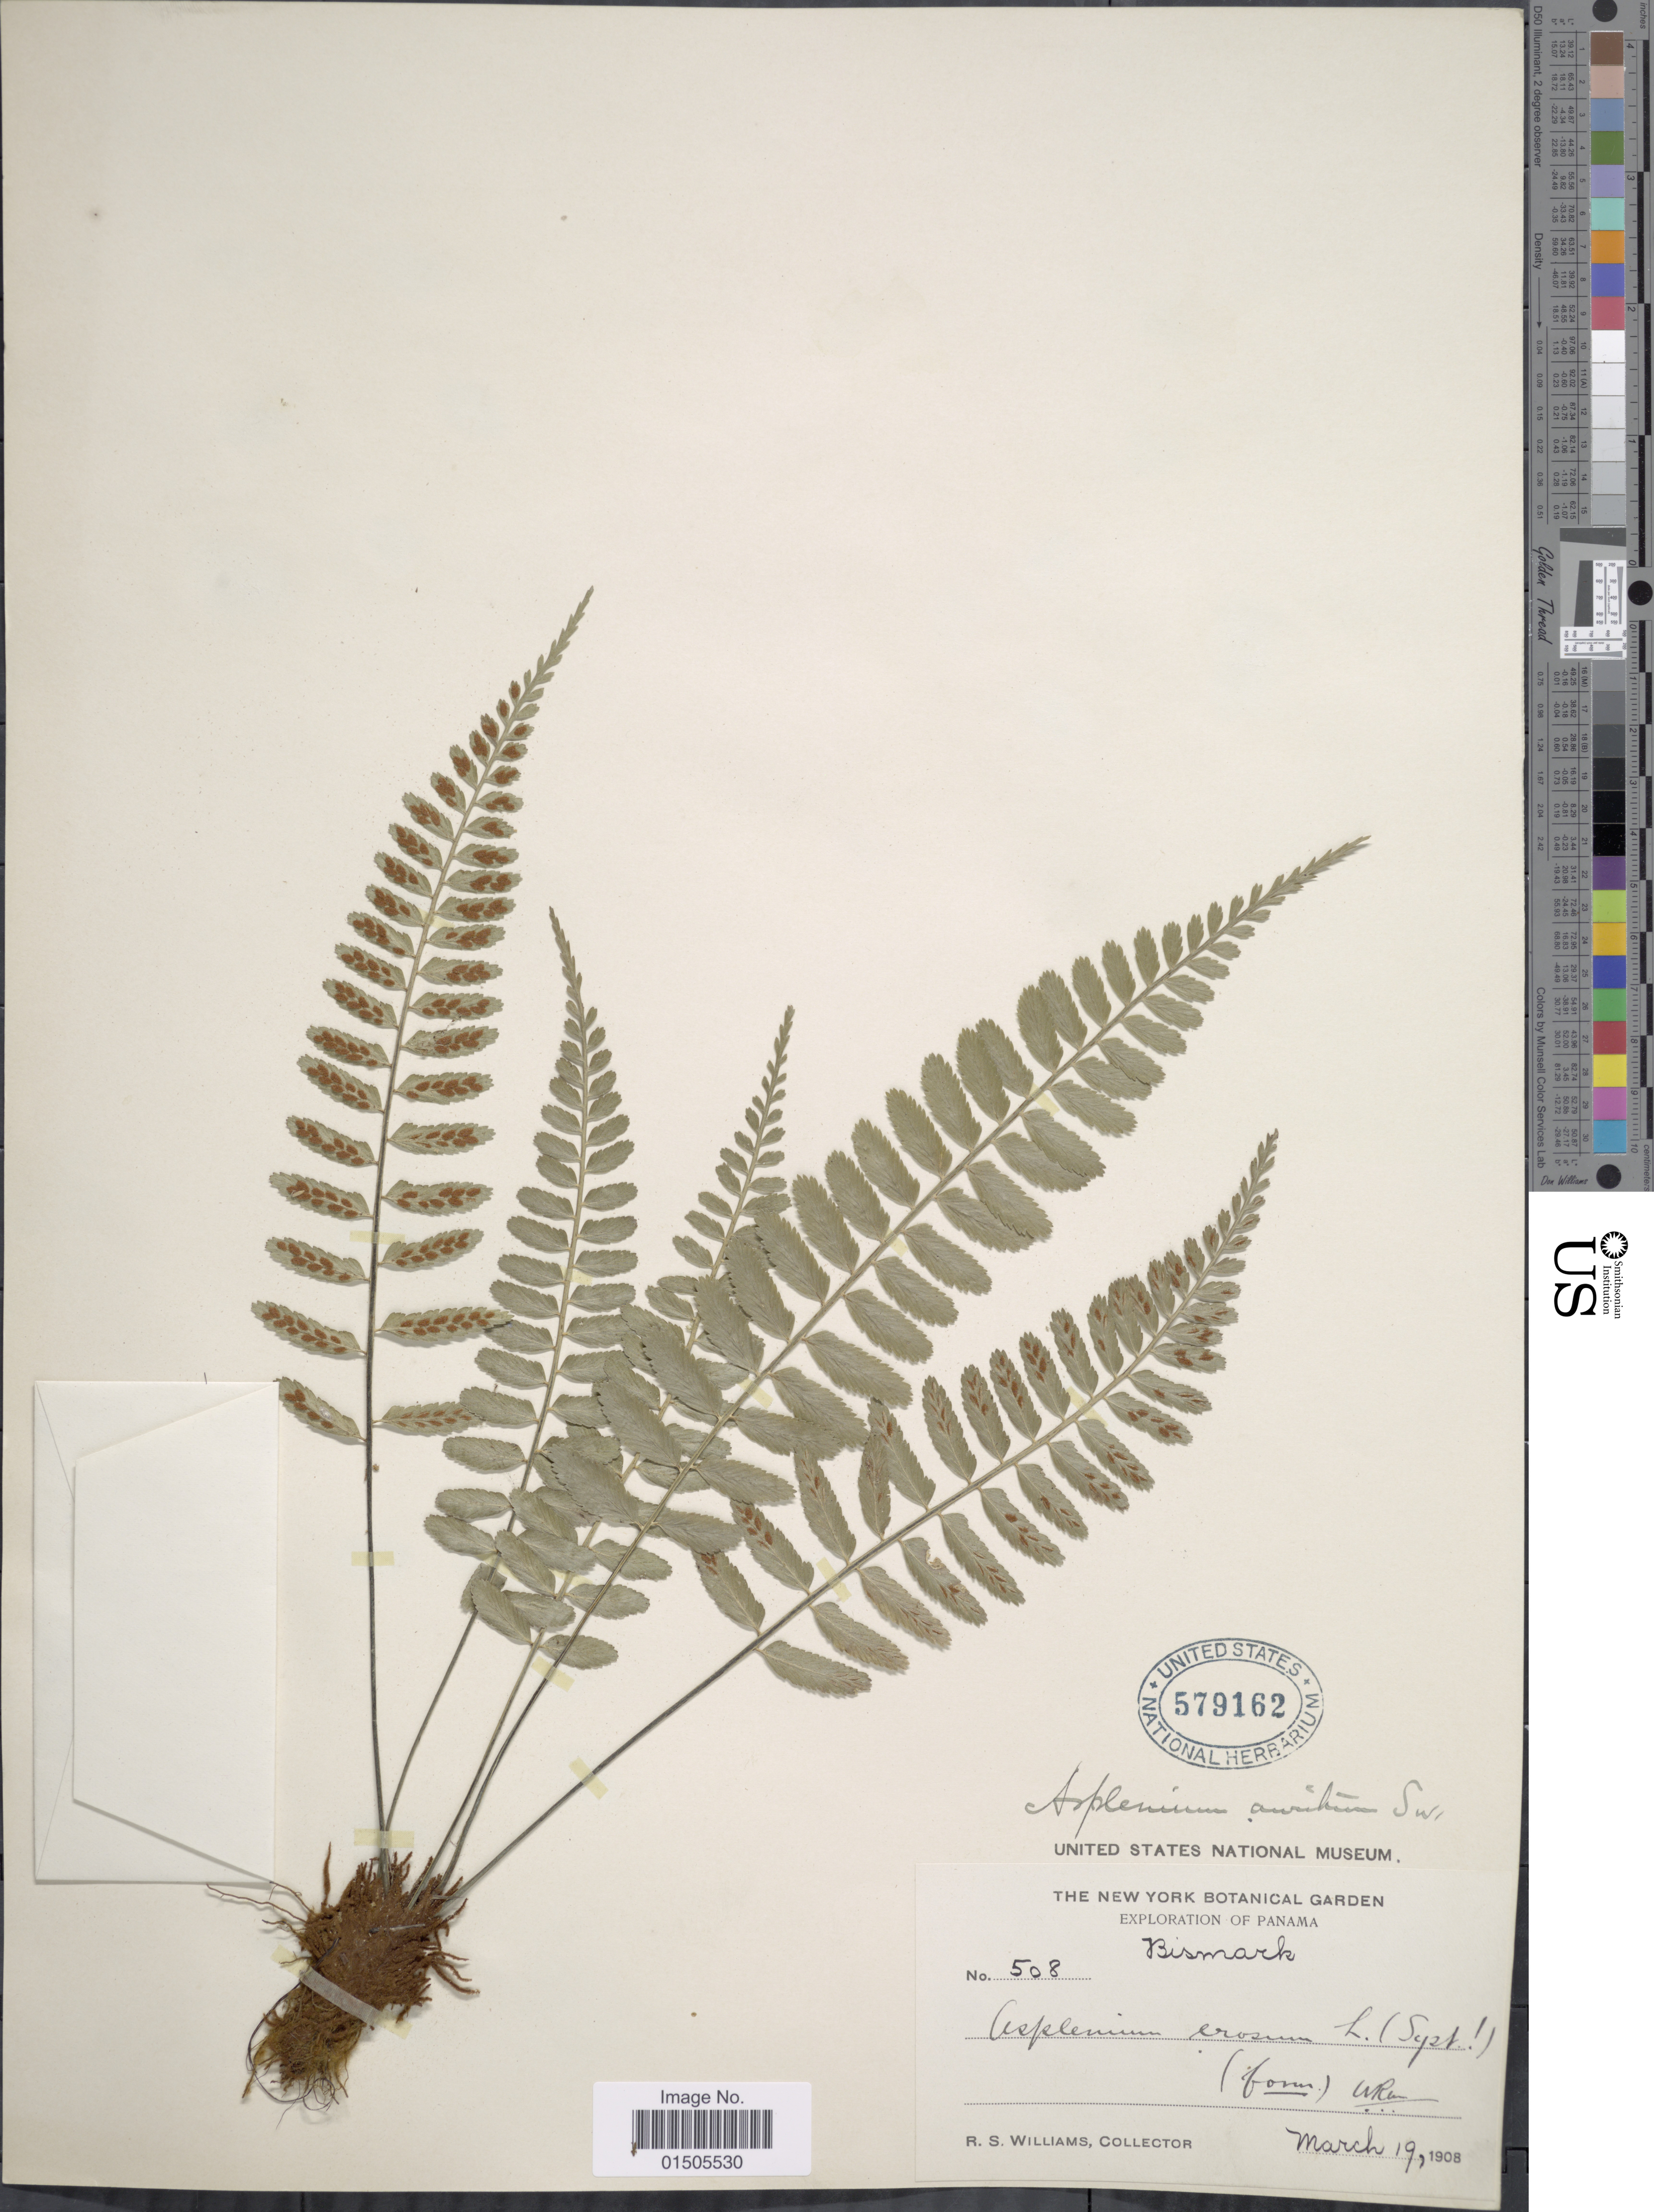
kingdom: Plantae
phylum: Tracheophyta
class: Polypodiopsida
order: Polypodiales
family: Aspleniaceae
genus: Asplenium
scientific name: Asplenium auritum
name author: Sw.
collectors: R. S. Williams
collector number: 508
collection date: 1908-03-19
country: Panama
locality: Bismark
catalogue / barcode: US 579162